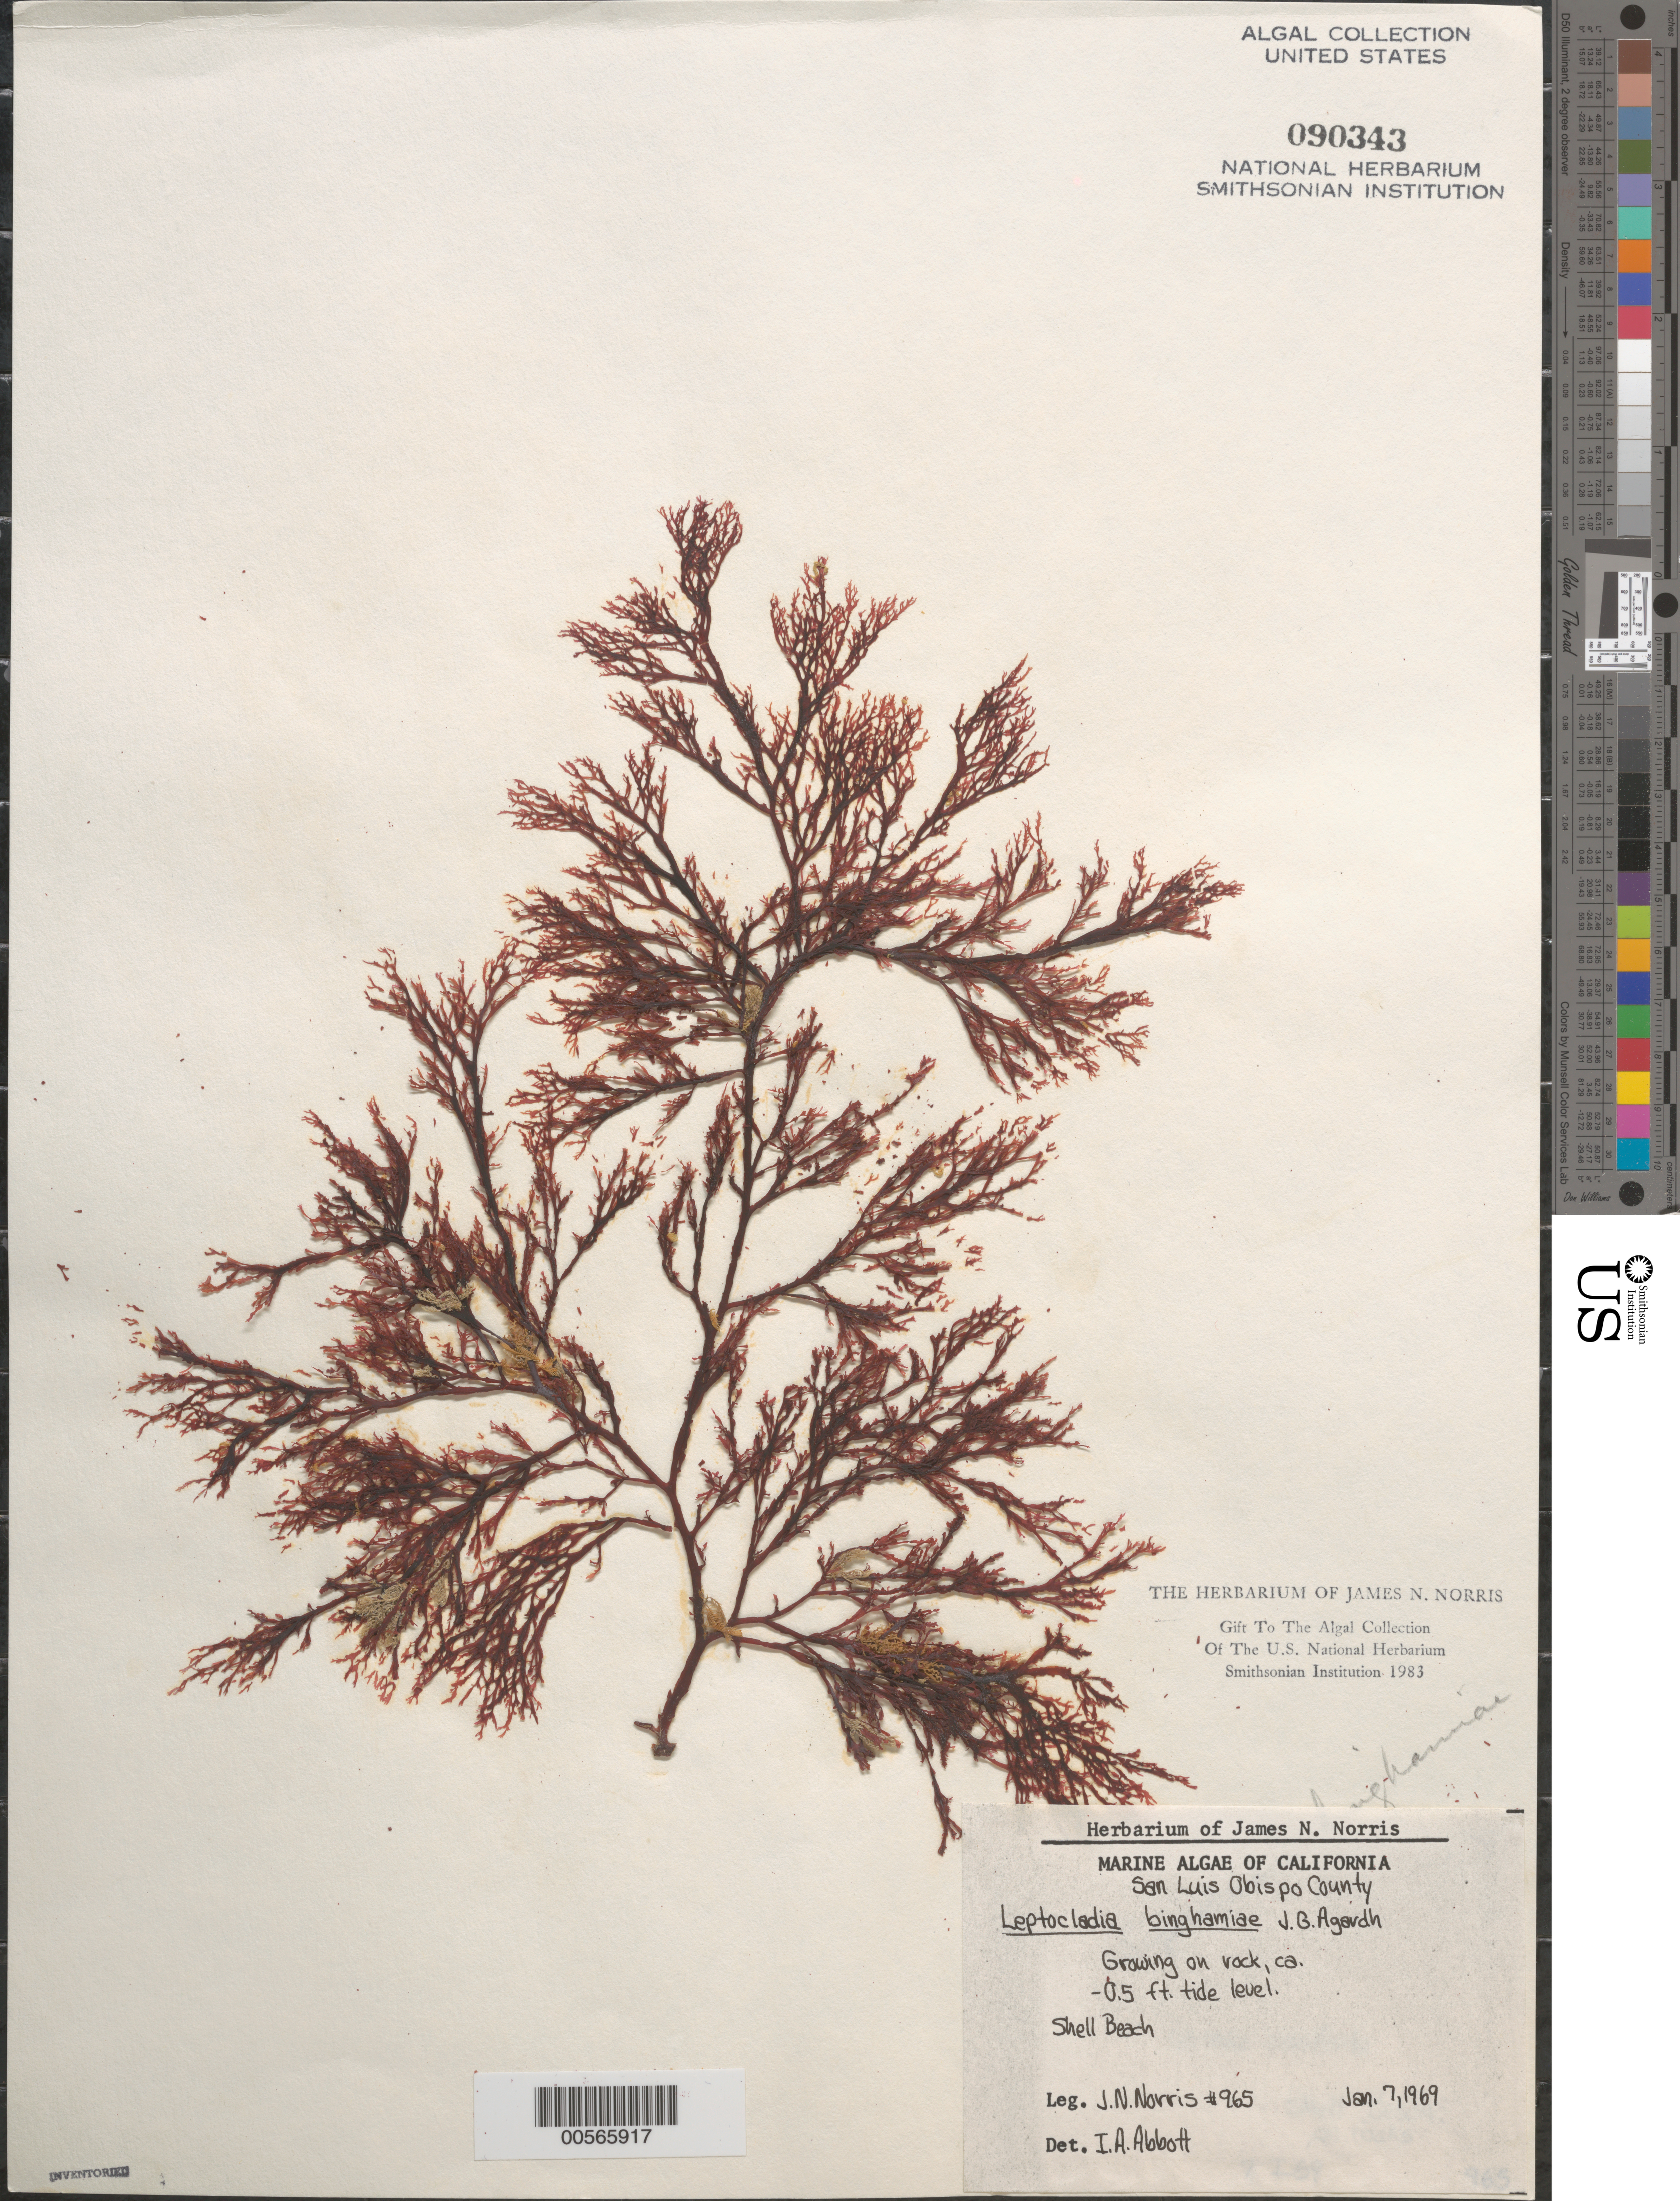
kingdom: Plantae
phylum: Rhodophyta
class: Florideophyceae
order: Gigartinales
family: Dumontiaceae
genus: Leptocladia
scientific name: Leptocladia binghamiae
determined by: Abbott, Isabella A.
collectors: J. N. Norris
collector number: JN-965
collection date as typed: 07 Jan 1969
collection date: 1969-01-07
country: United States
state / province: California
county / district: San Luis Obispo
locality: Shell Beach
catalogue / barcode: US 90343